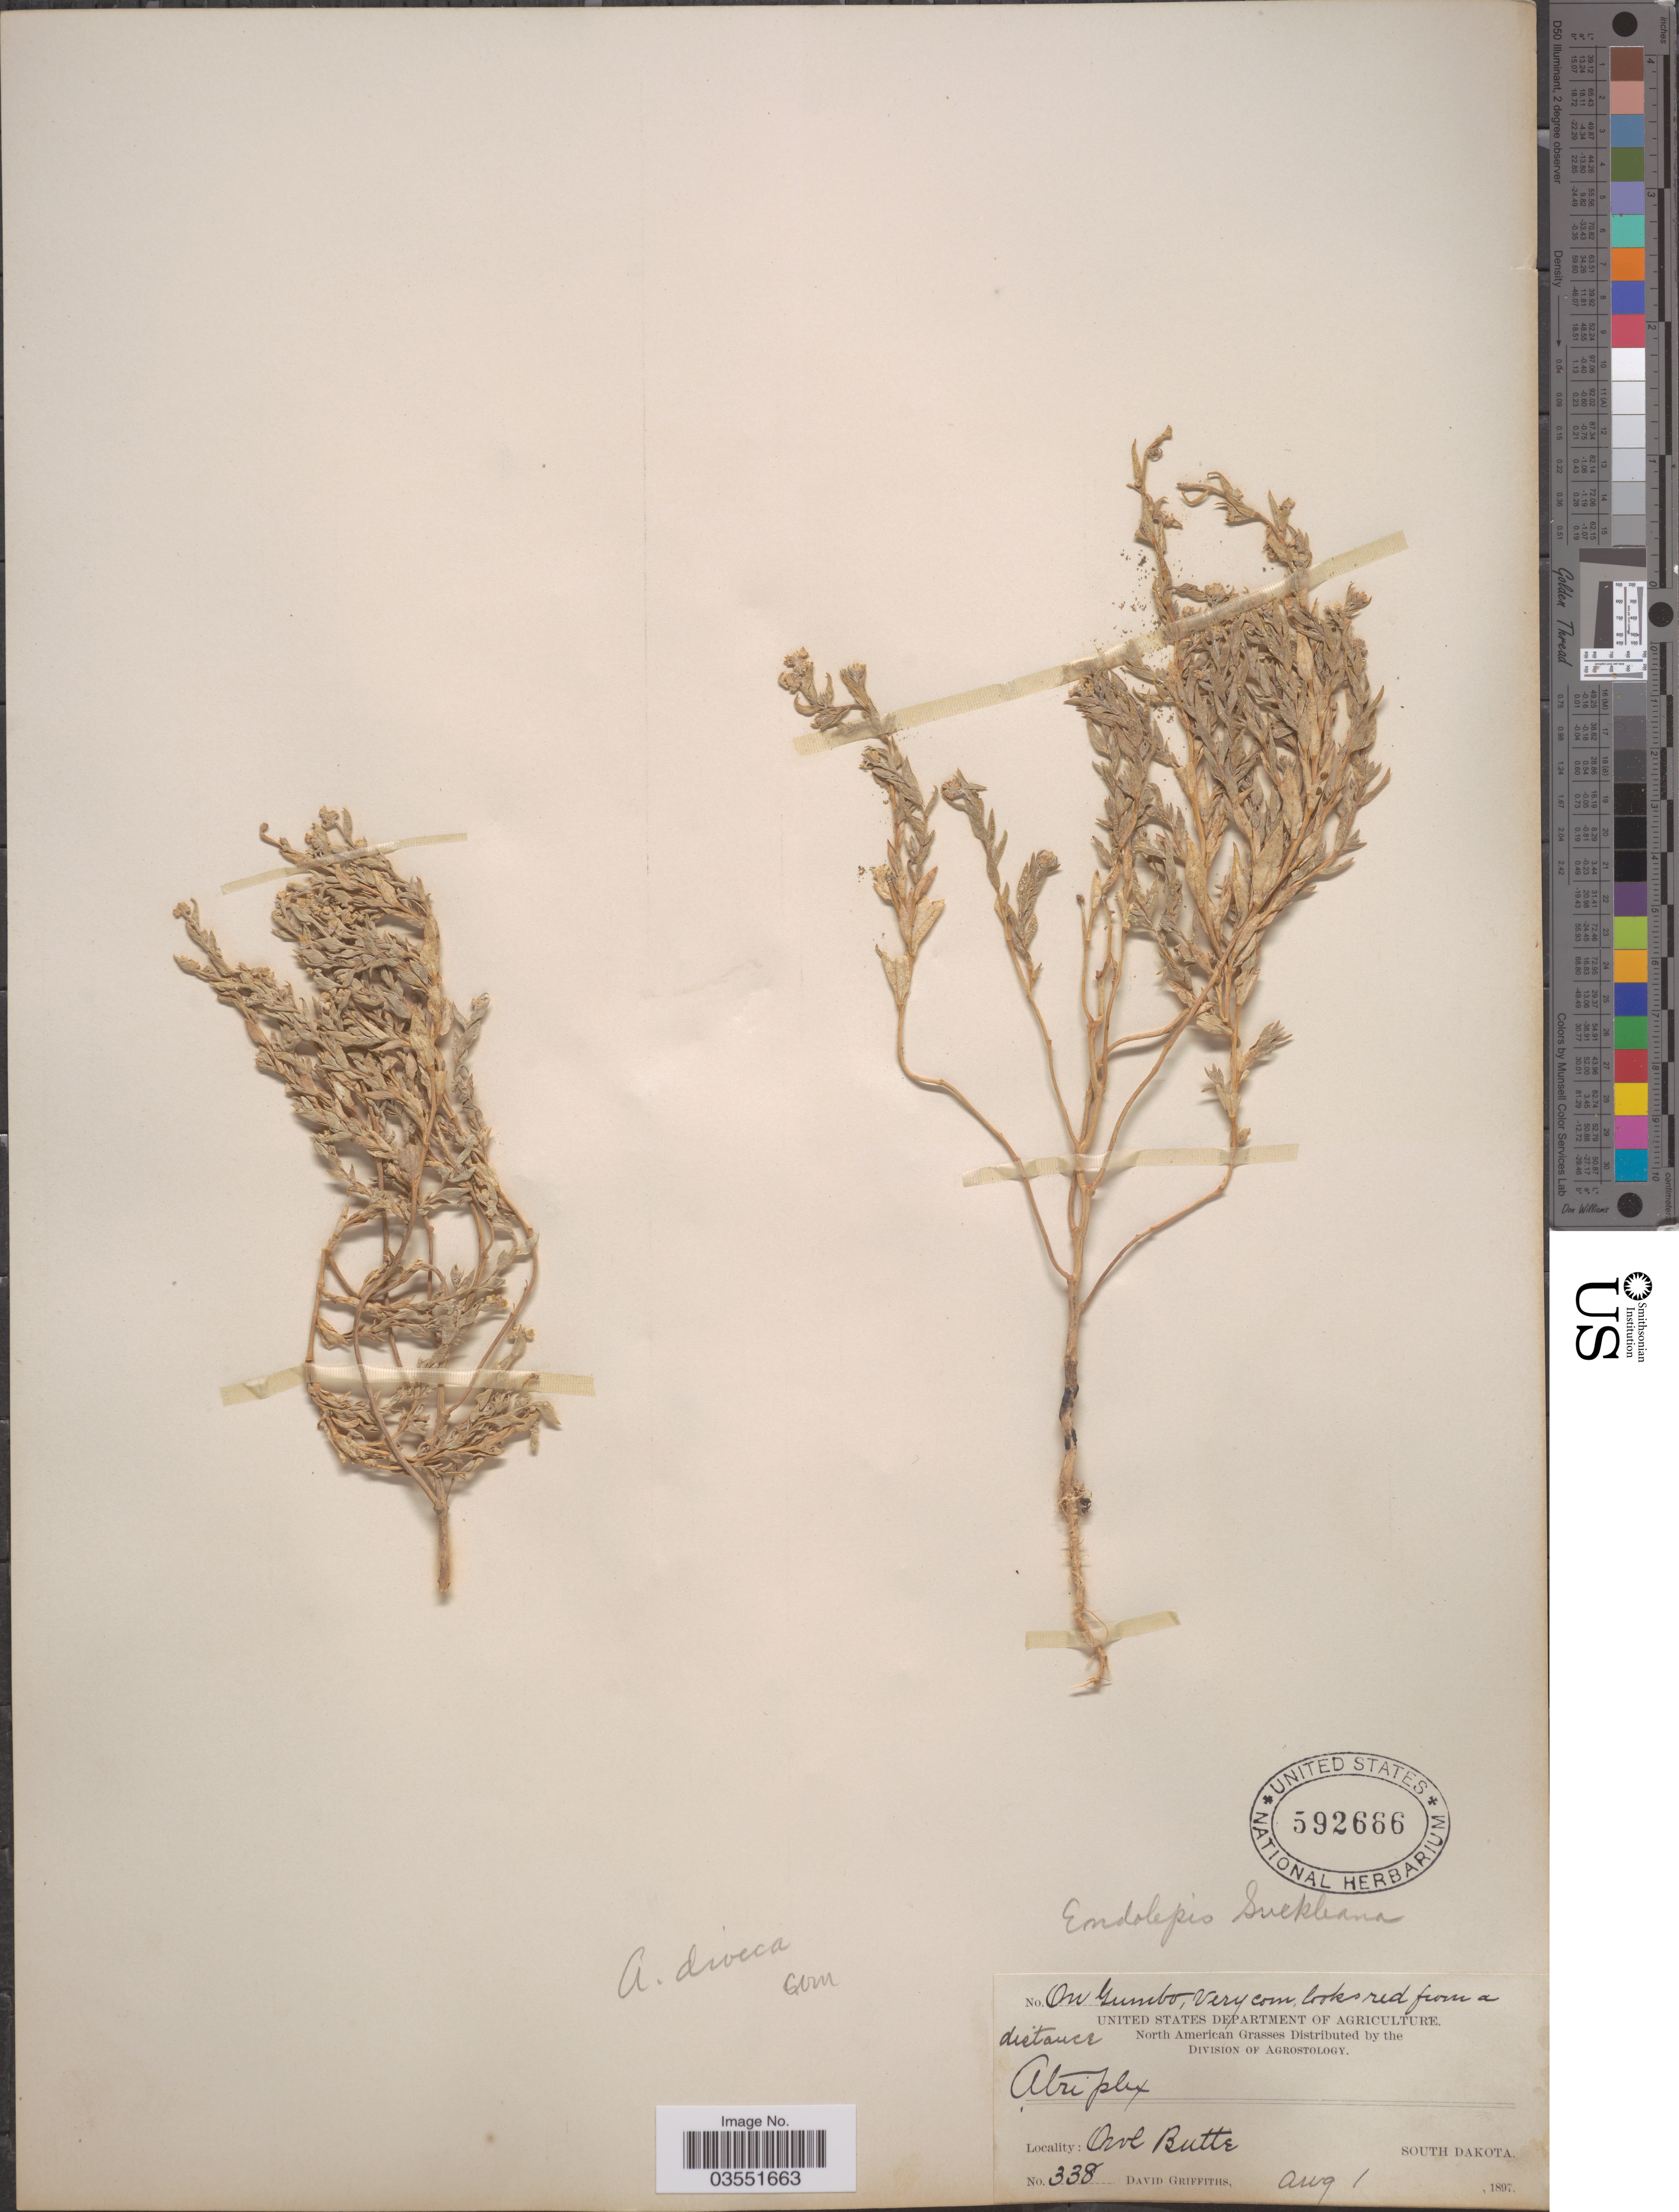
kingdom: Plantae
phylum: Tracheophyta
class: Magnoliopsida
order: Caryophyllales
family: Amaranthaceae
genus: Stutzia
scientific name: Stutzia dioica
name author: (Nutt.) E.H. Zacharias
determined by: Strong, Mark T., (BOT), Smithsonian Institution - National Museum of Natural History (UNITED STATES)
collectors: D. Griffiths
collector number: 338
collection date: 1897-08-01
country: United States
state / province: South Dakota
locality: Orve Butte.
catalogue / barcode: US 592666